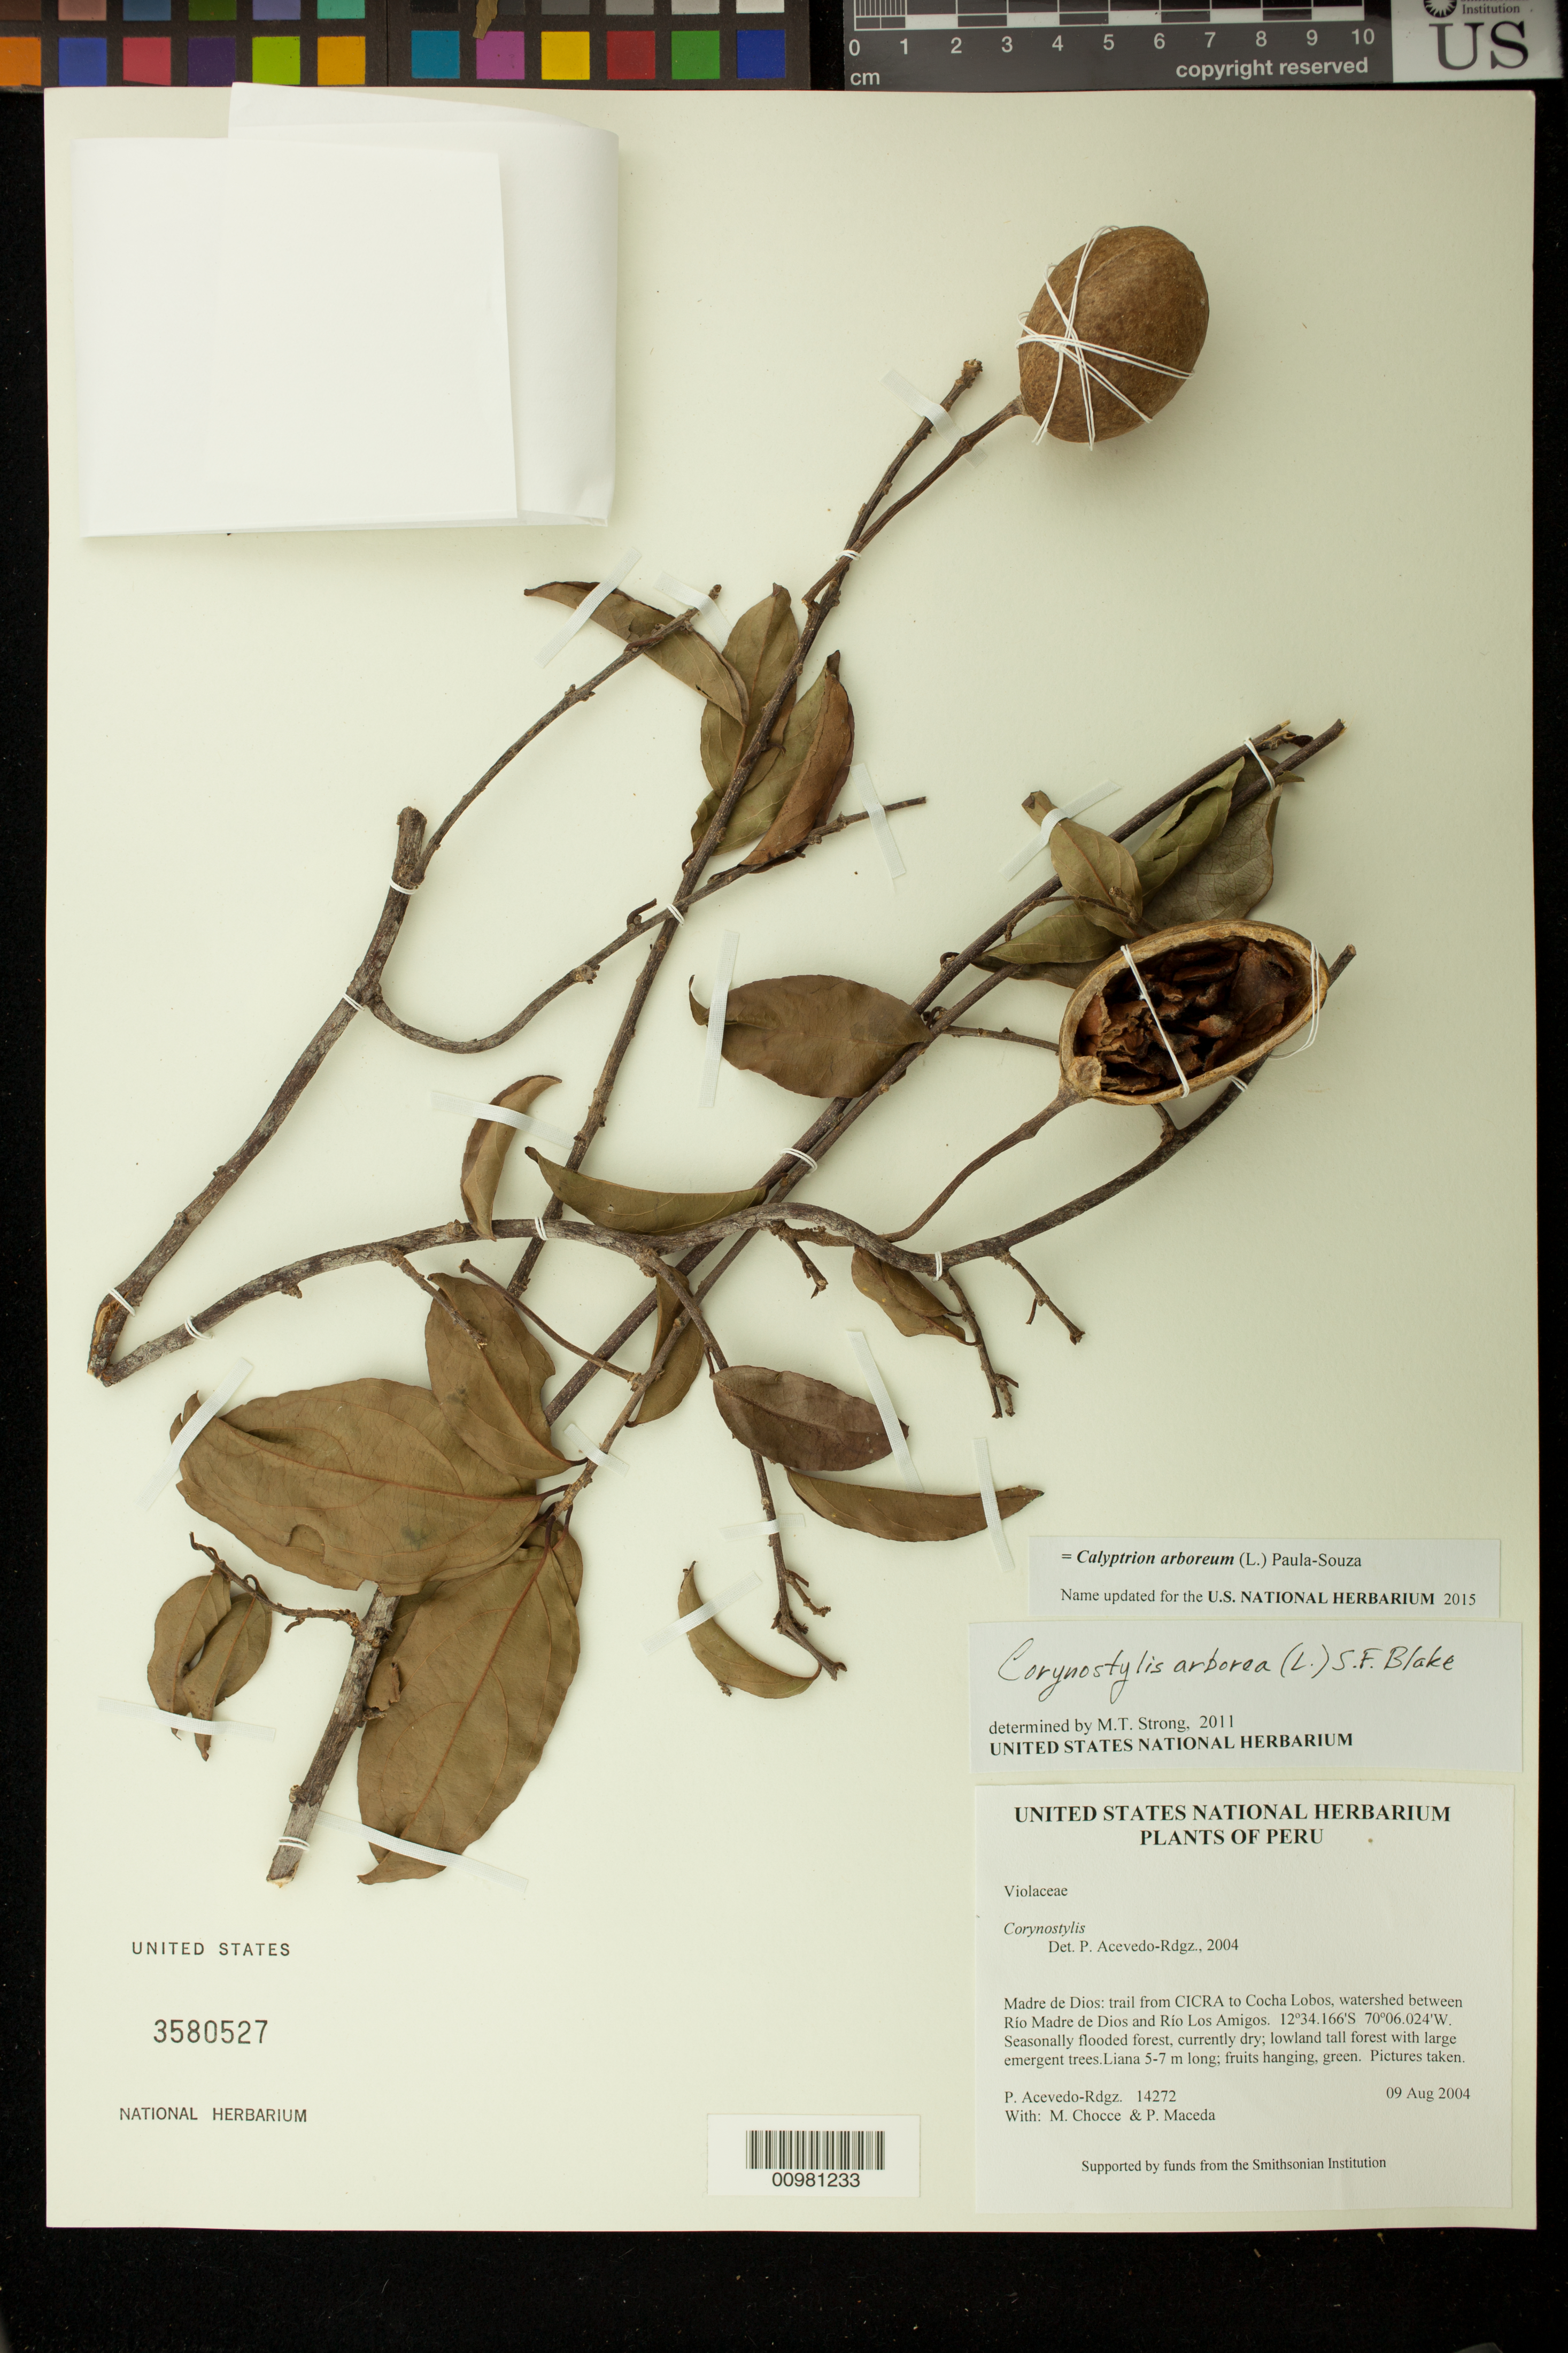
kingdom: Plantae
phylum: Tracheophyta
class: Magnoliopsida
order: Malpighiales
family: Violaceae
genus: Calyptrion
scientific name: Calyptrion arboreum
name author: (L.) Paula-Souza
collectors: P. Acevedo-Rodr., M. Chocce & P. Maceda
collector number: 14272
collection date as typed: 09 Aug 2004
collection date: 2004-08-09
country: Peru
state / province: Madre de Dios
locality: Madre de Dios: trail from CICRA to Cocha Lobos, watershed between Río Madre de Dios and Río Los Amigos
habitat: Seasonally flooded forest, currently dry; lowland tall forest with large emergent trees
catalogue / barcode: US 3580527